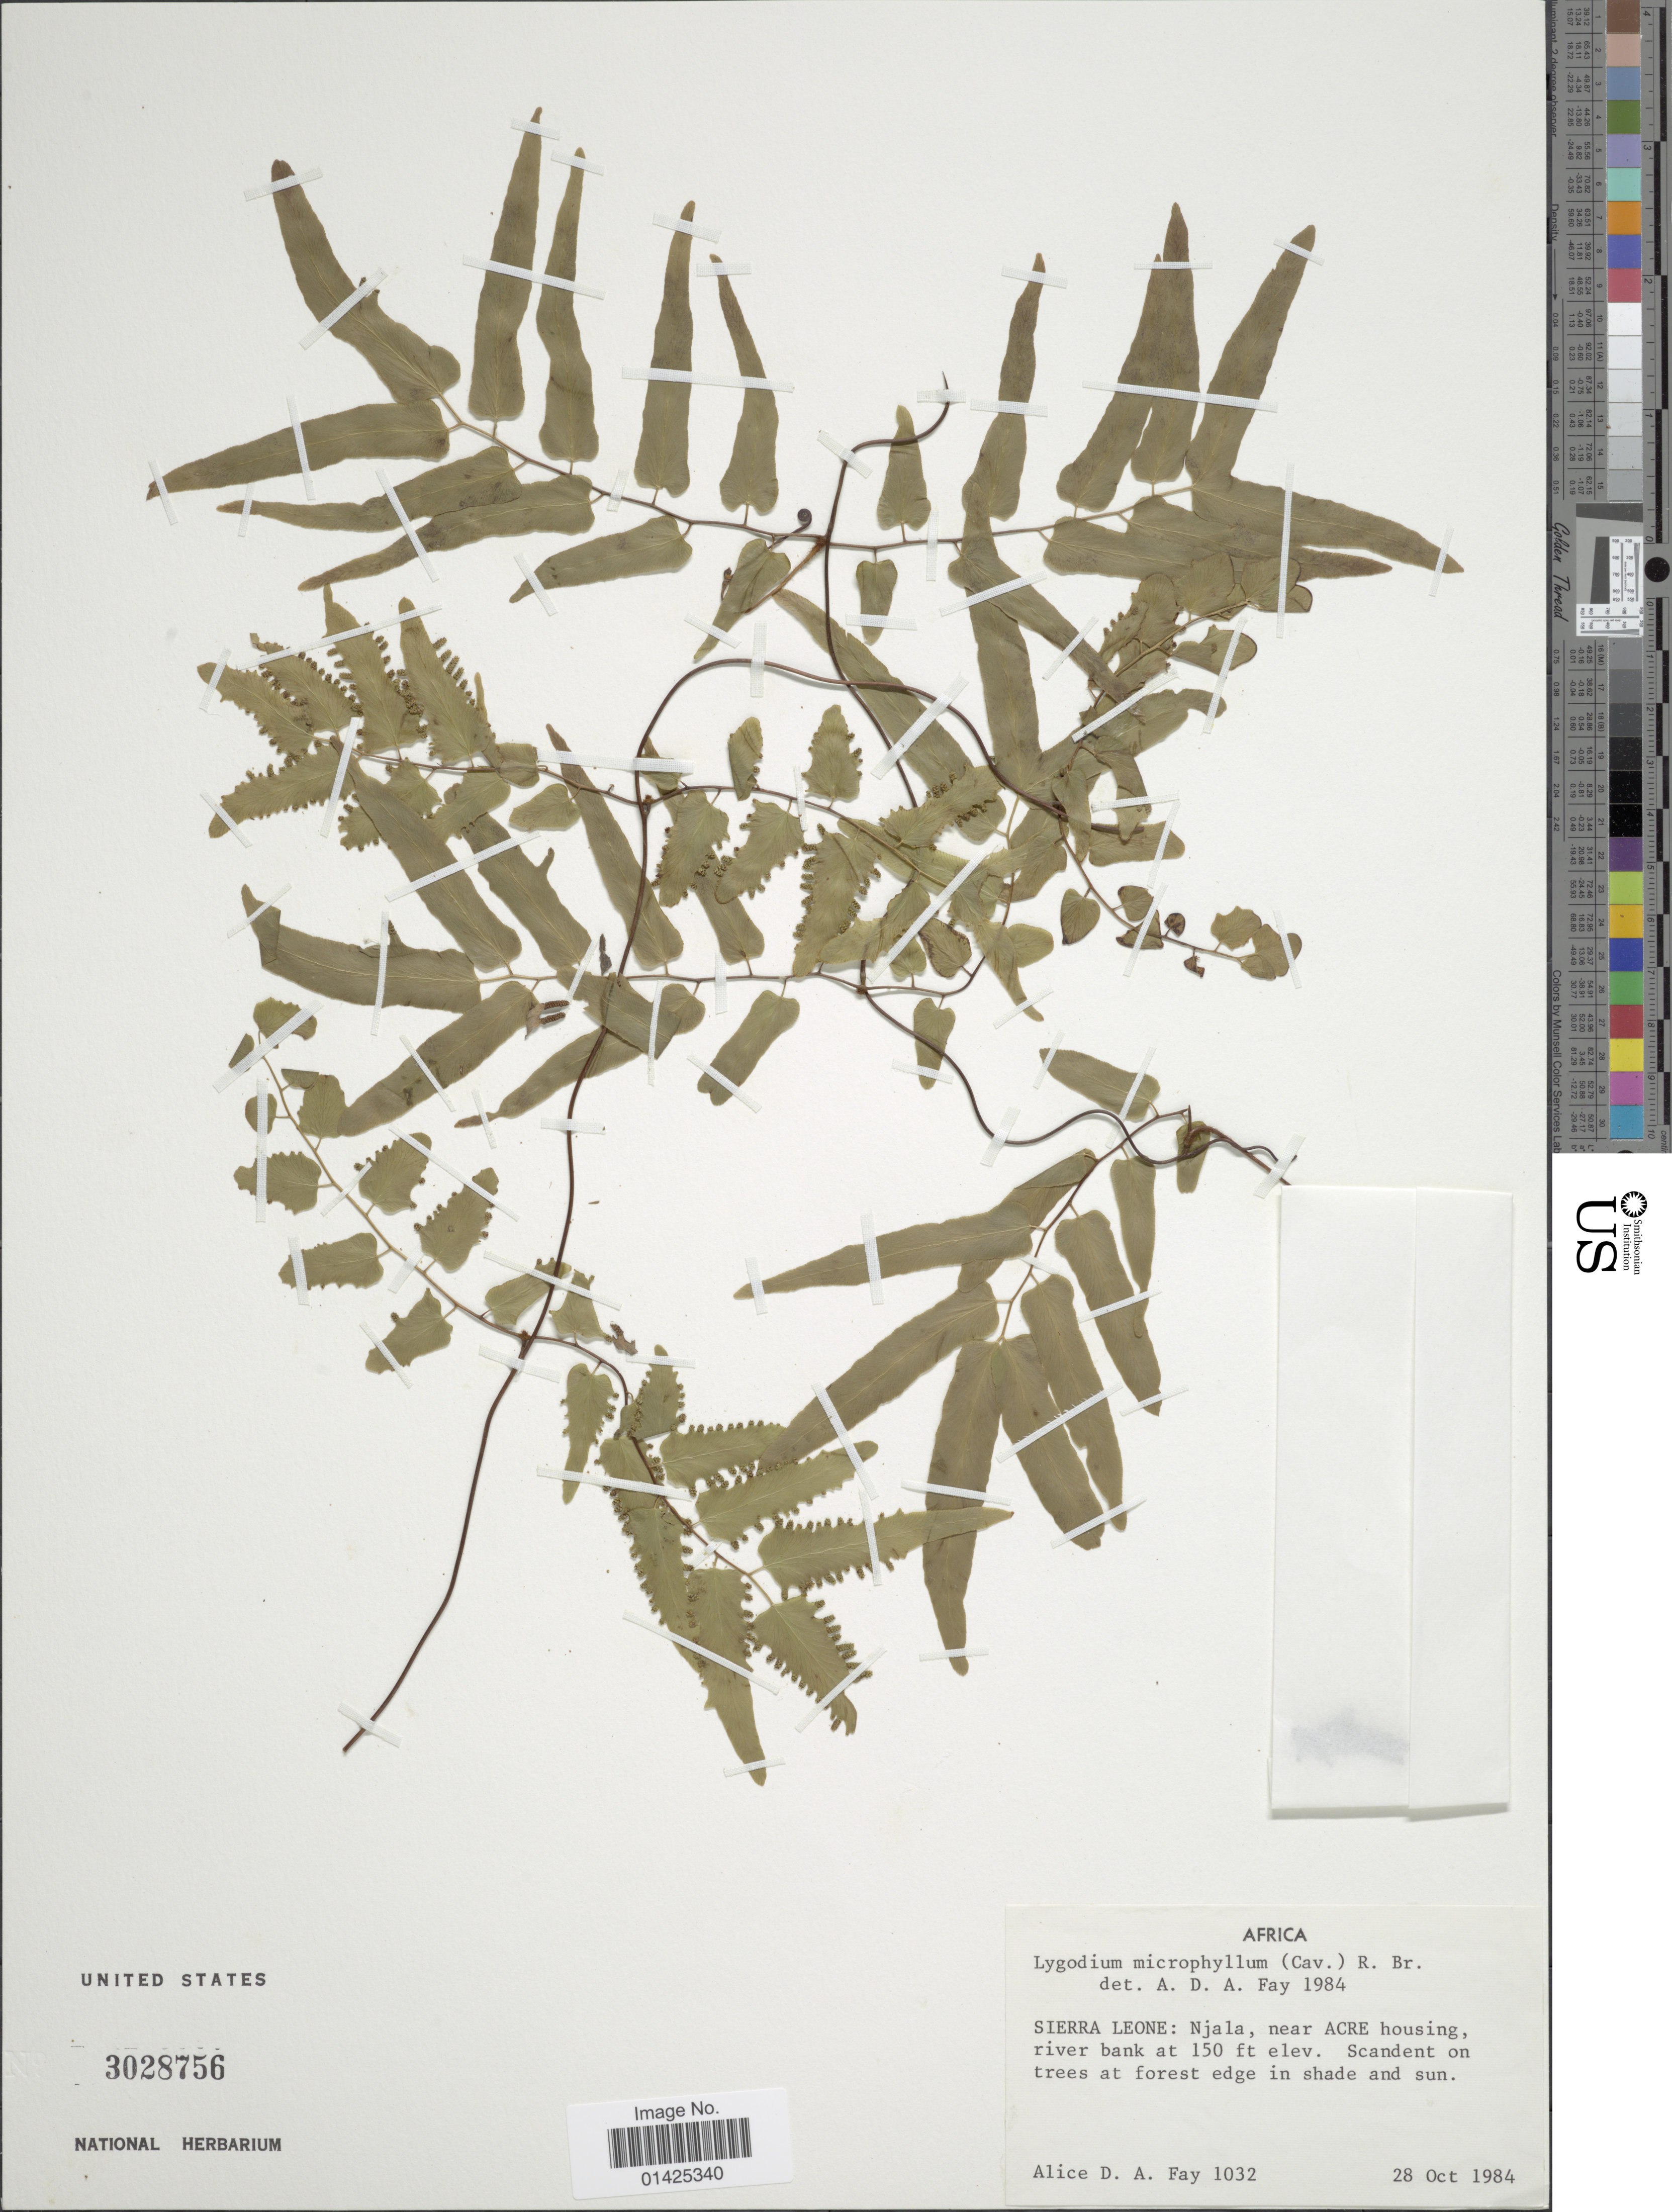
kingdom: Plantae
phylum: Tracheophyta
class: Polypodiopsida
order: Schizaeales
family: Lygodiaceae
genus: Lygodium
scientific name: Lygodium microphyllum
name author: (Cav.) R. Br.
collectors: A. Fay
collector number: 1032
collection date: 1984-10-28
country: Sierra Leone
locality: Africa, Njala, near Acre housing, river bank.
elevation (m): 46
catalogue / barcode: US 3028756